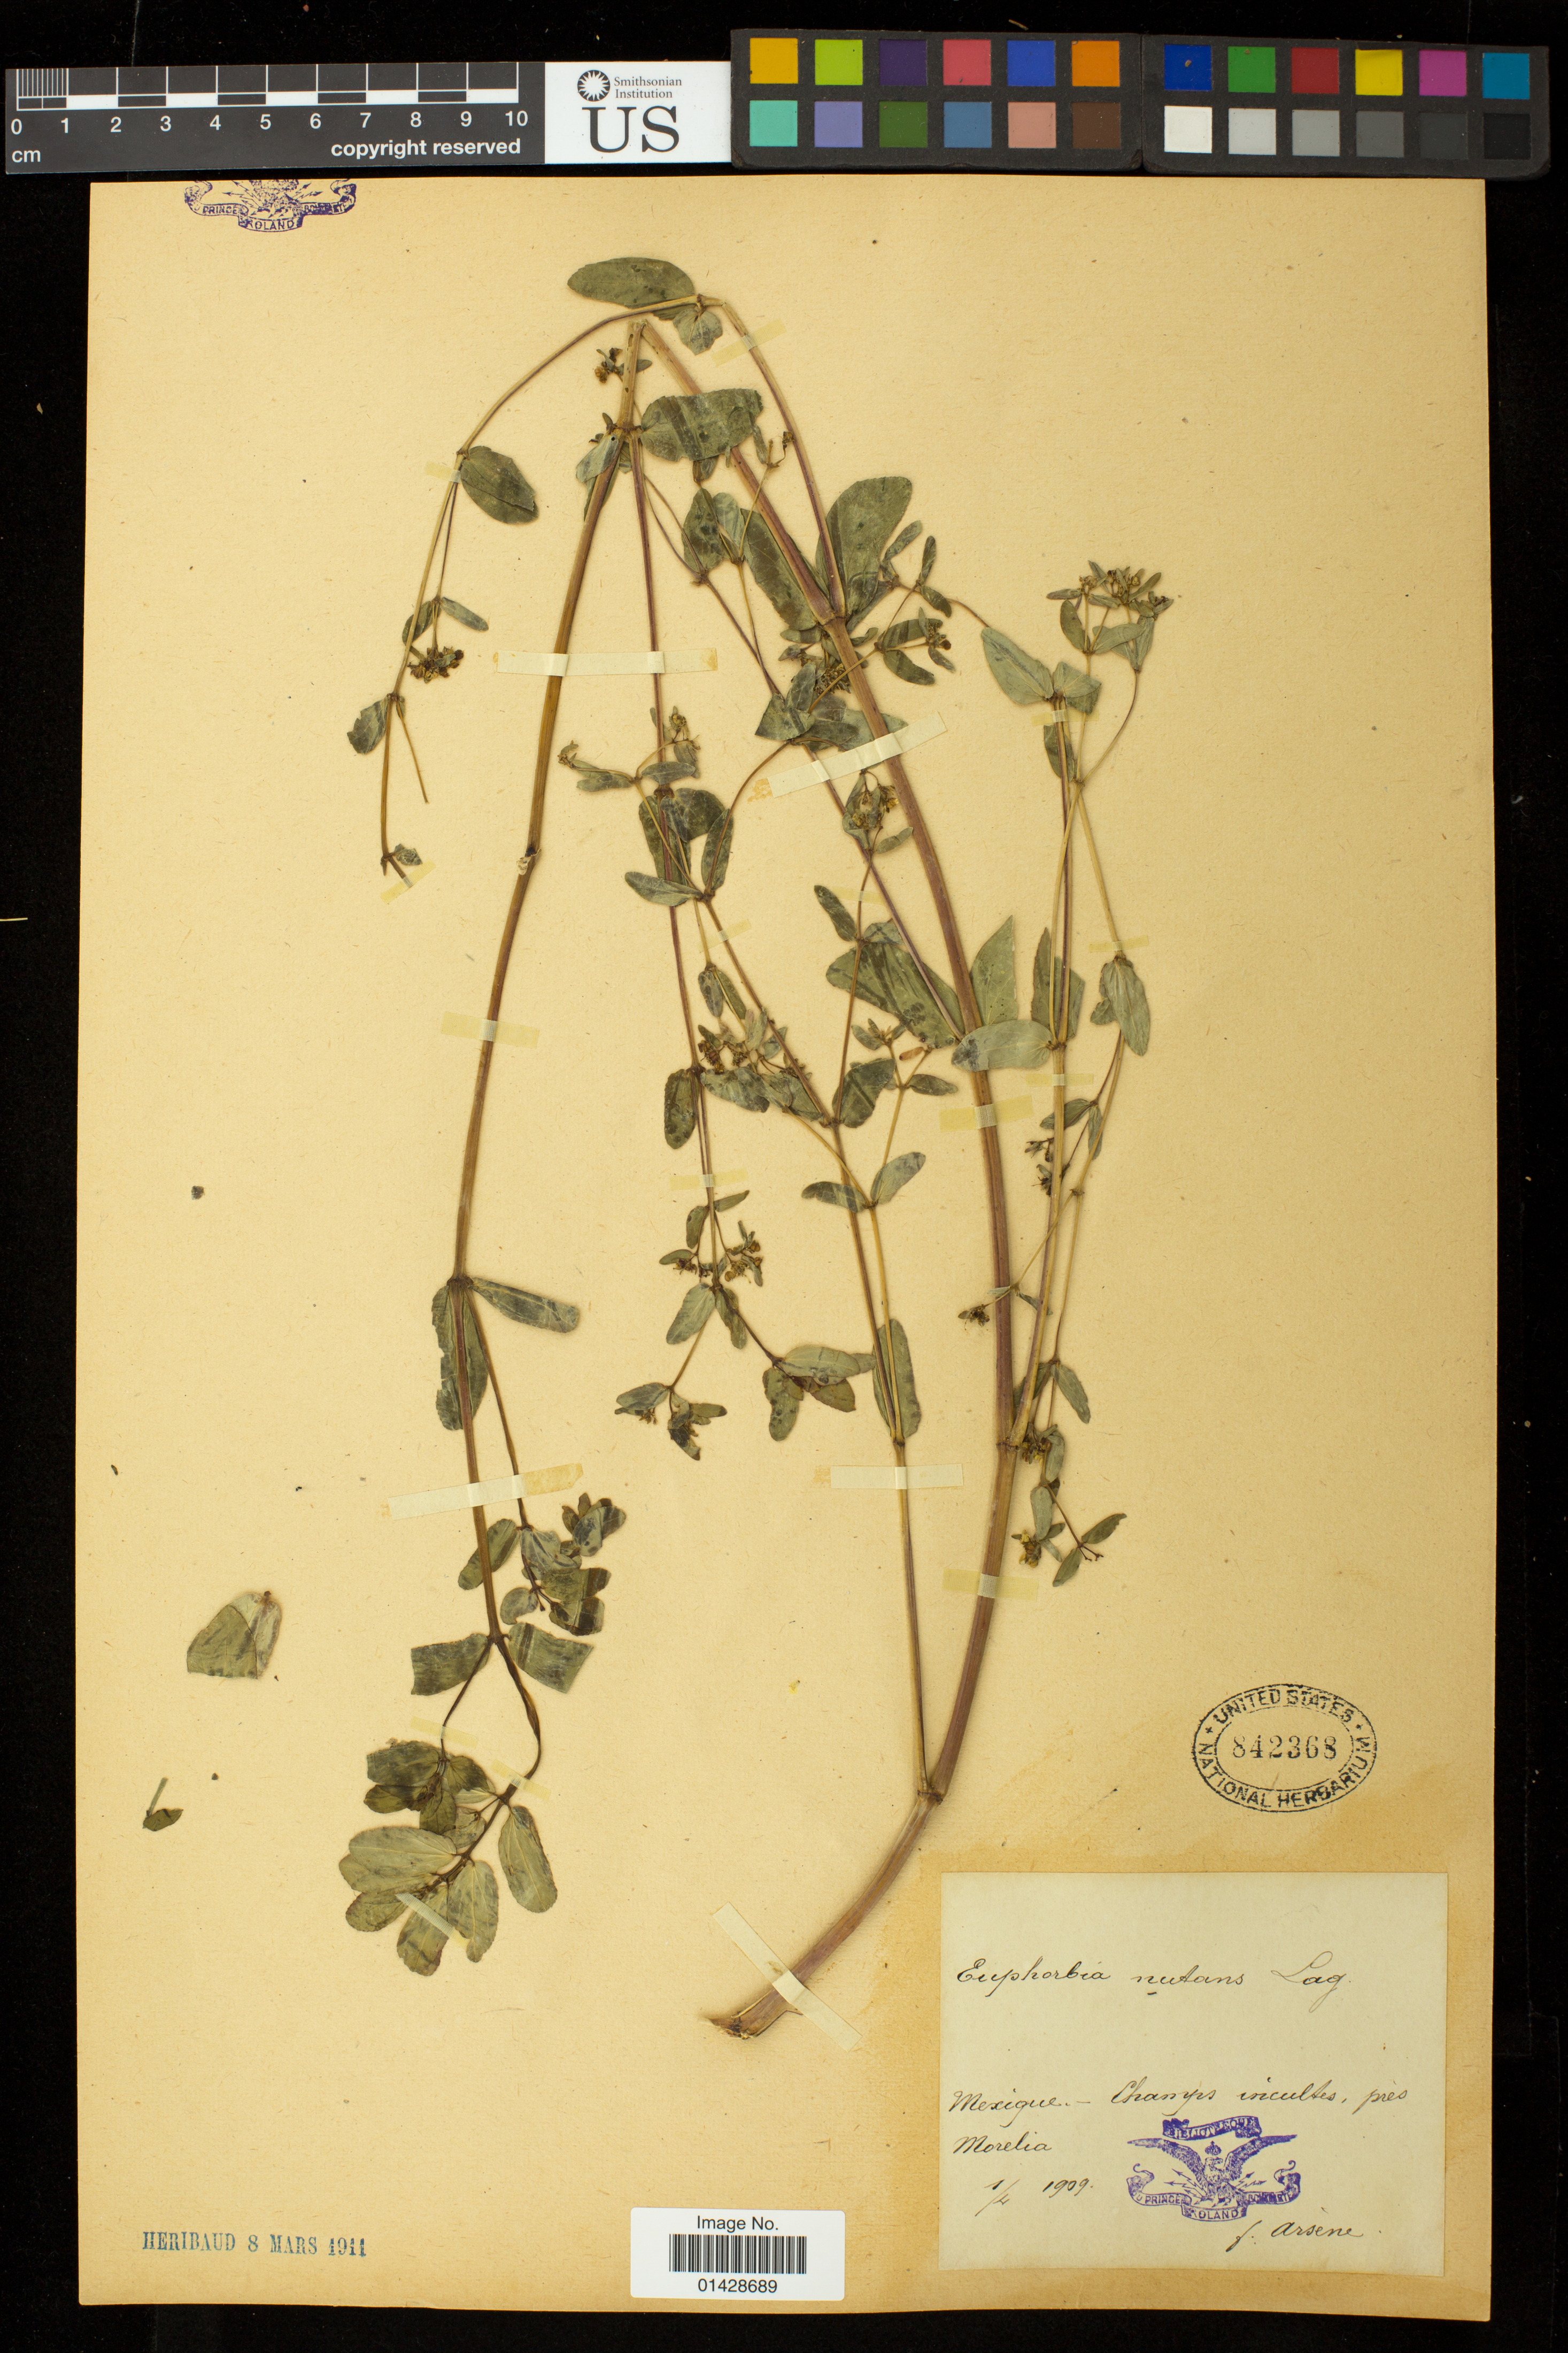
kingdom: Plantae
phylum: Tracheophyta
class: Magnoliopsida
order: Malpighiales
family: Euphorbiaceae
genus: Euphorbia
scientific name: Euphorbia nutans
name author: Lag.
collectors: F. Arsène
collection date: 1909-04-01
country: Mexico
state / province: Michoacán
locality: près Morelia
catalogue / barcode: US 842368